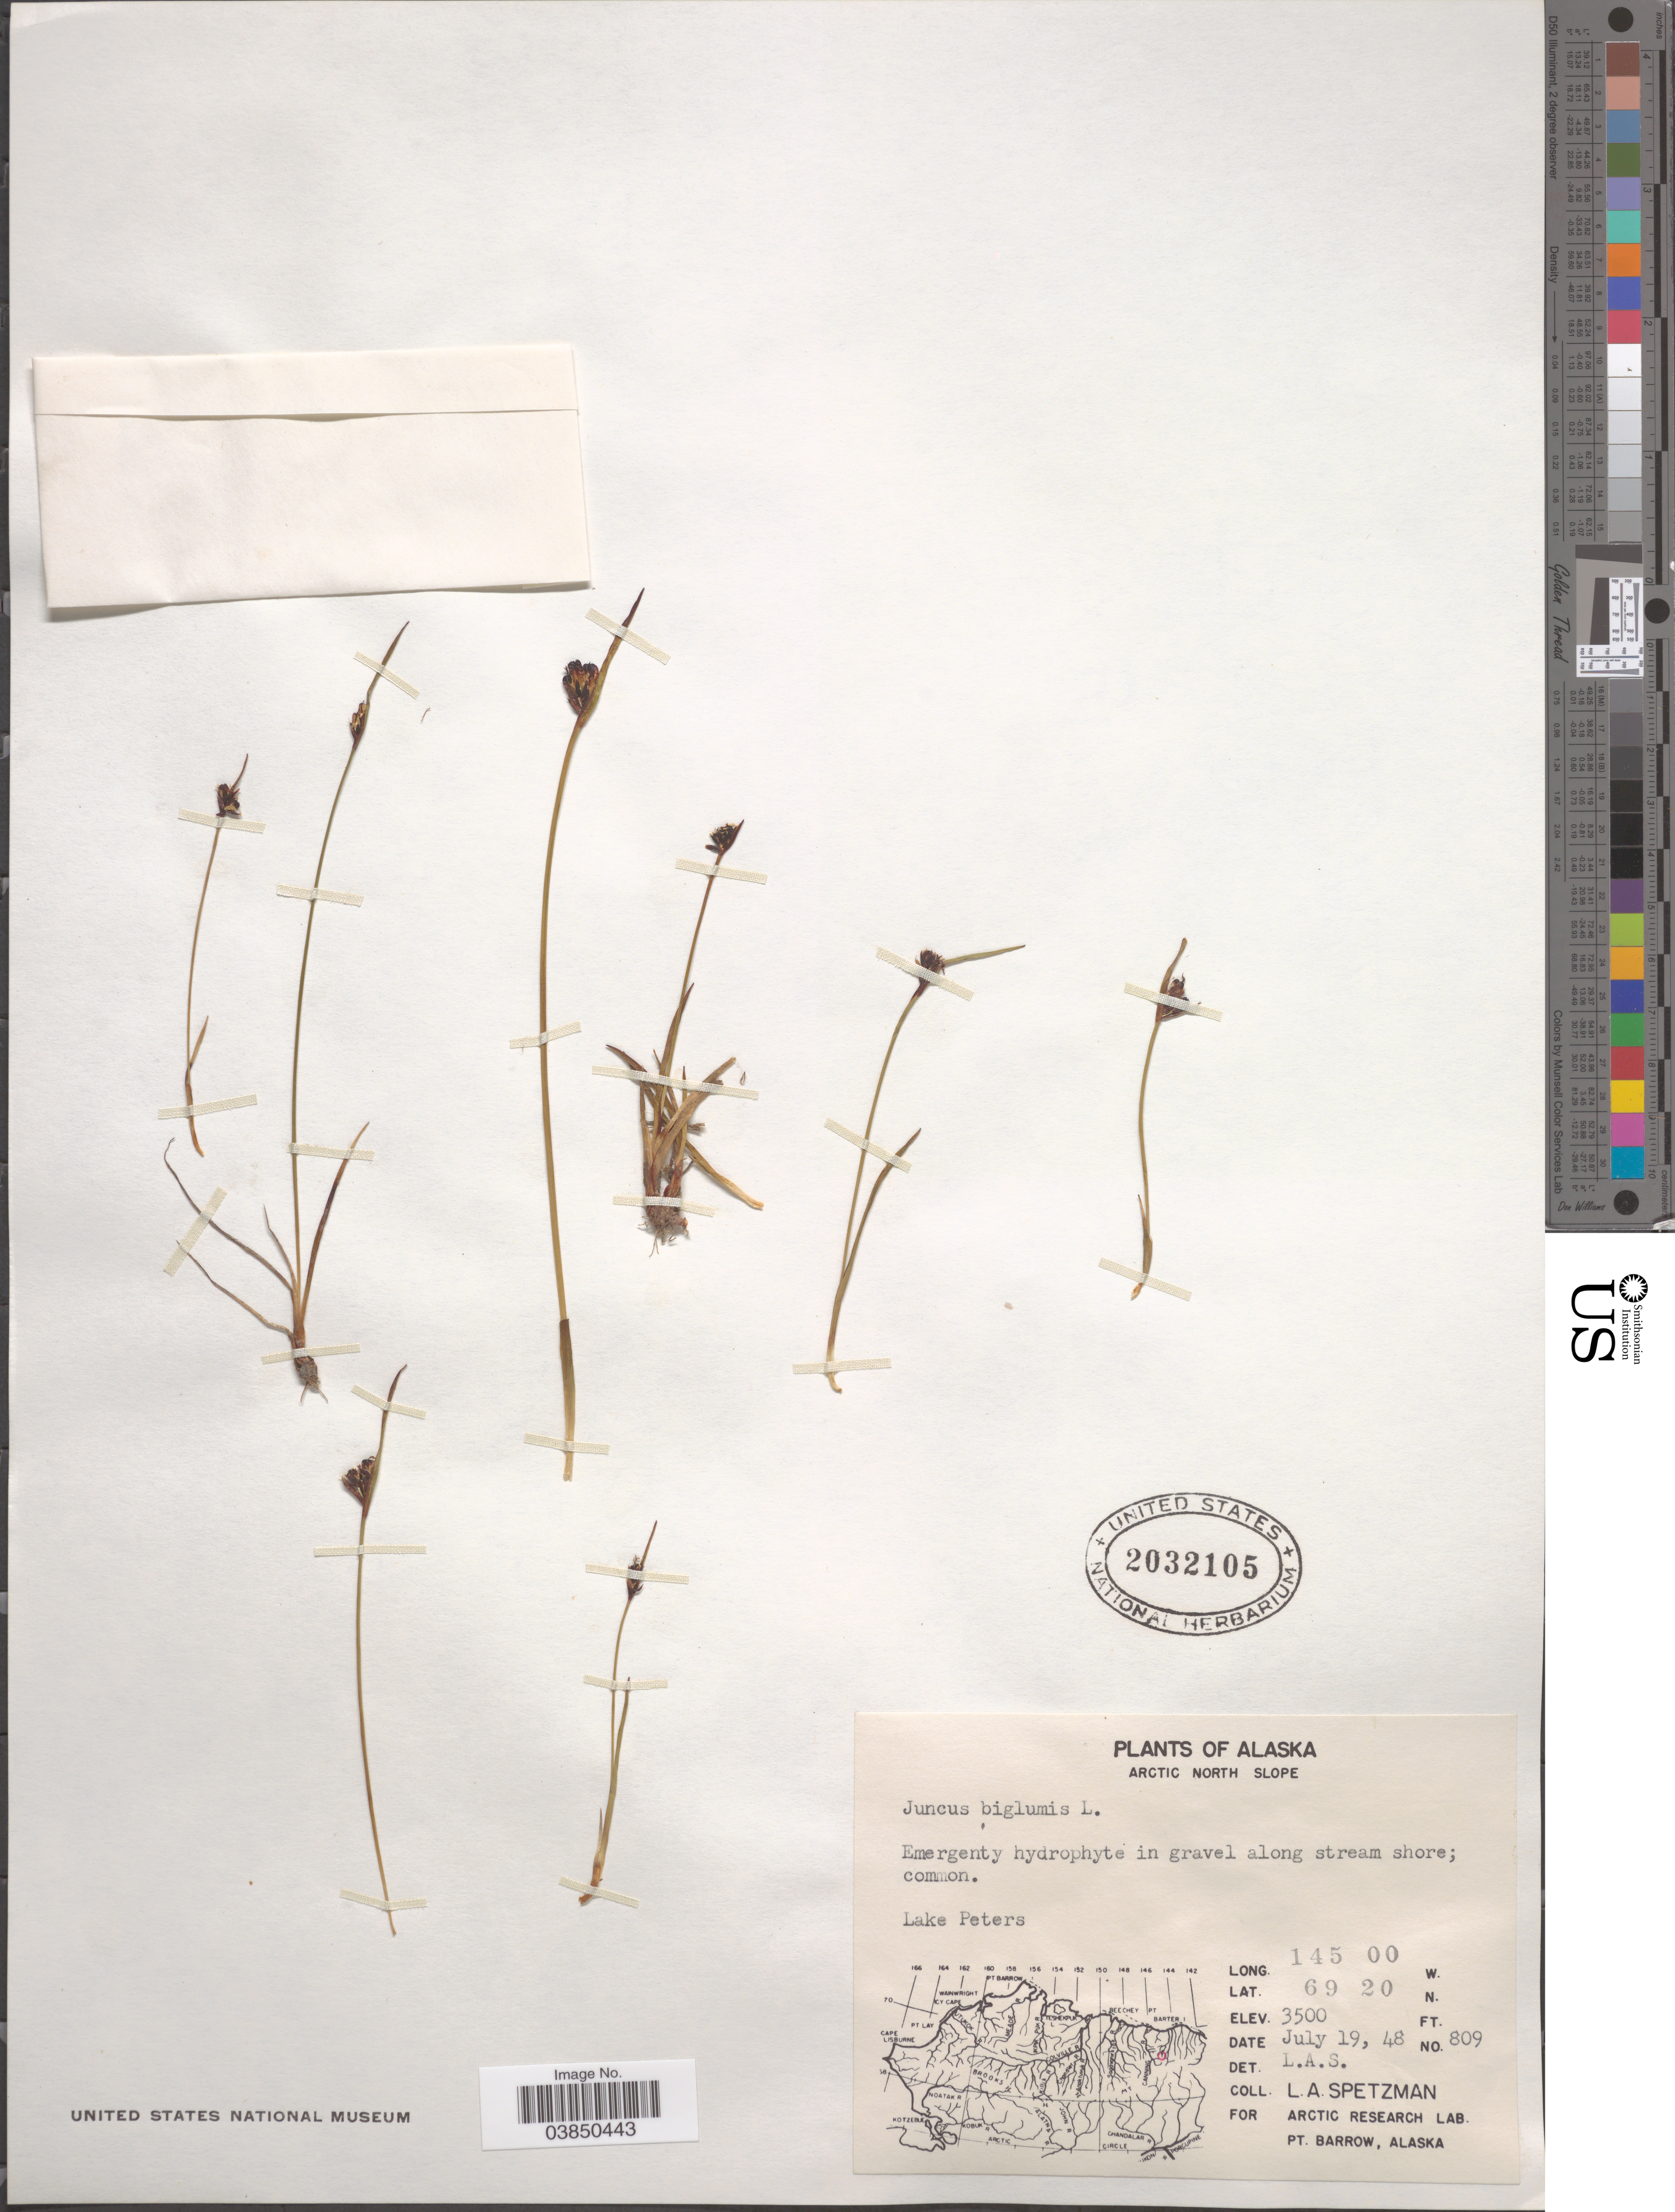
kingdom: Plantae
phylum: Tracheophyta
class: Liliopsida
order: Poales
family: Juncaceae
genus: Juncus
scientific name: Juncus biglumis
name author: L.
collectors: L. Spetzman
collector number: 809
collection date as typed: Transcribed d/m/y: 14/7/48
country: United States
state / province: Alaska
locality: Arctic North Slope. Lake Peters.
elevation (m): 1067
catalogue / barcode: US 2032105